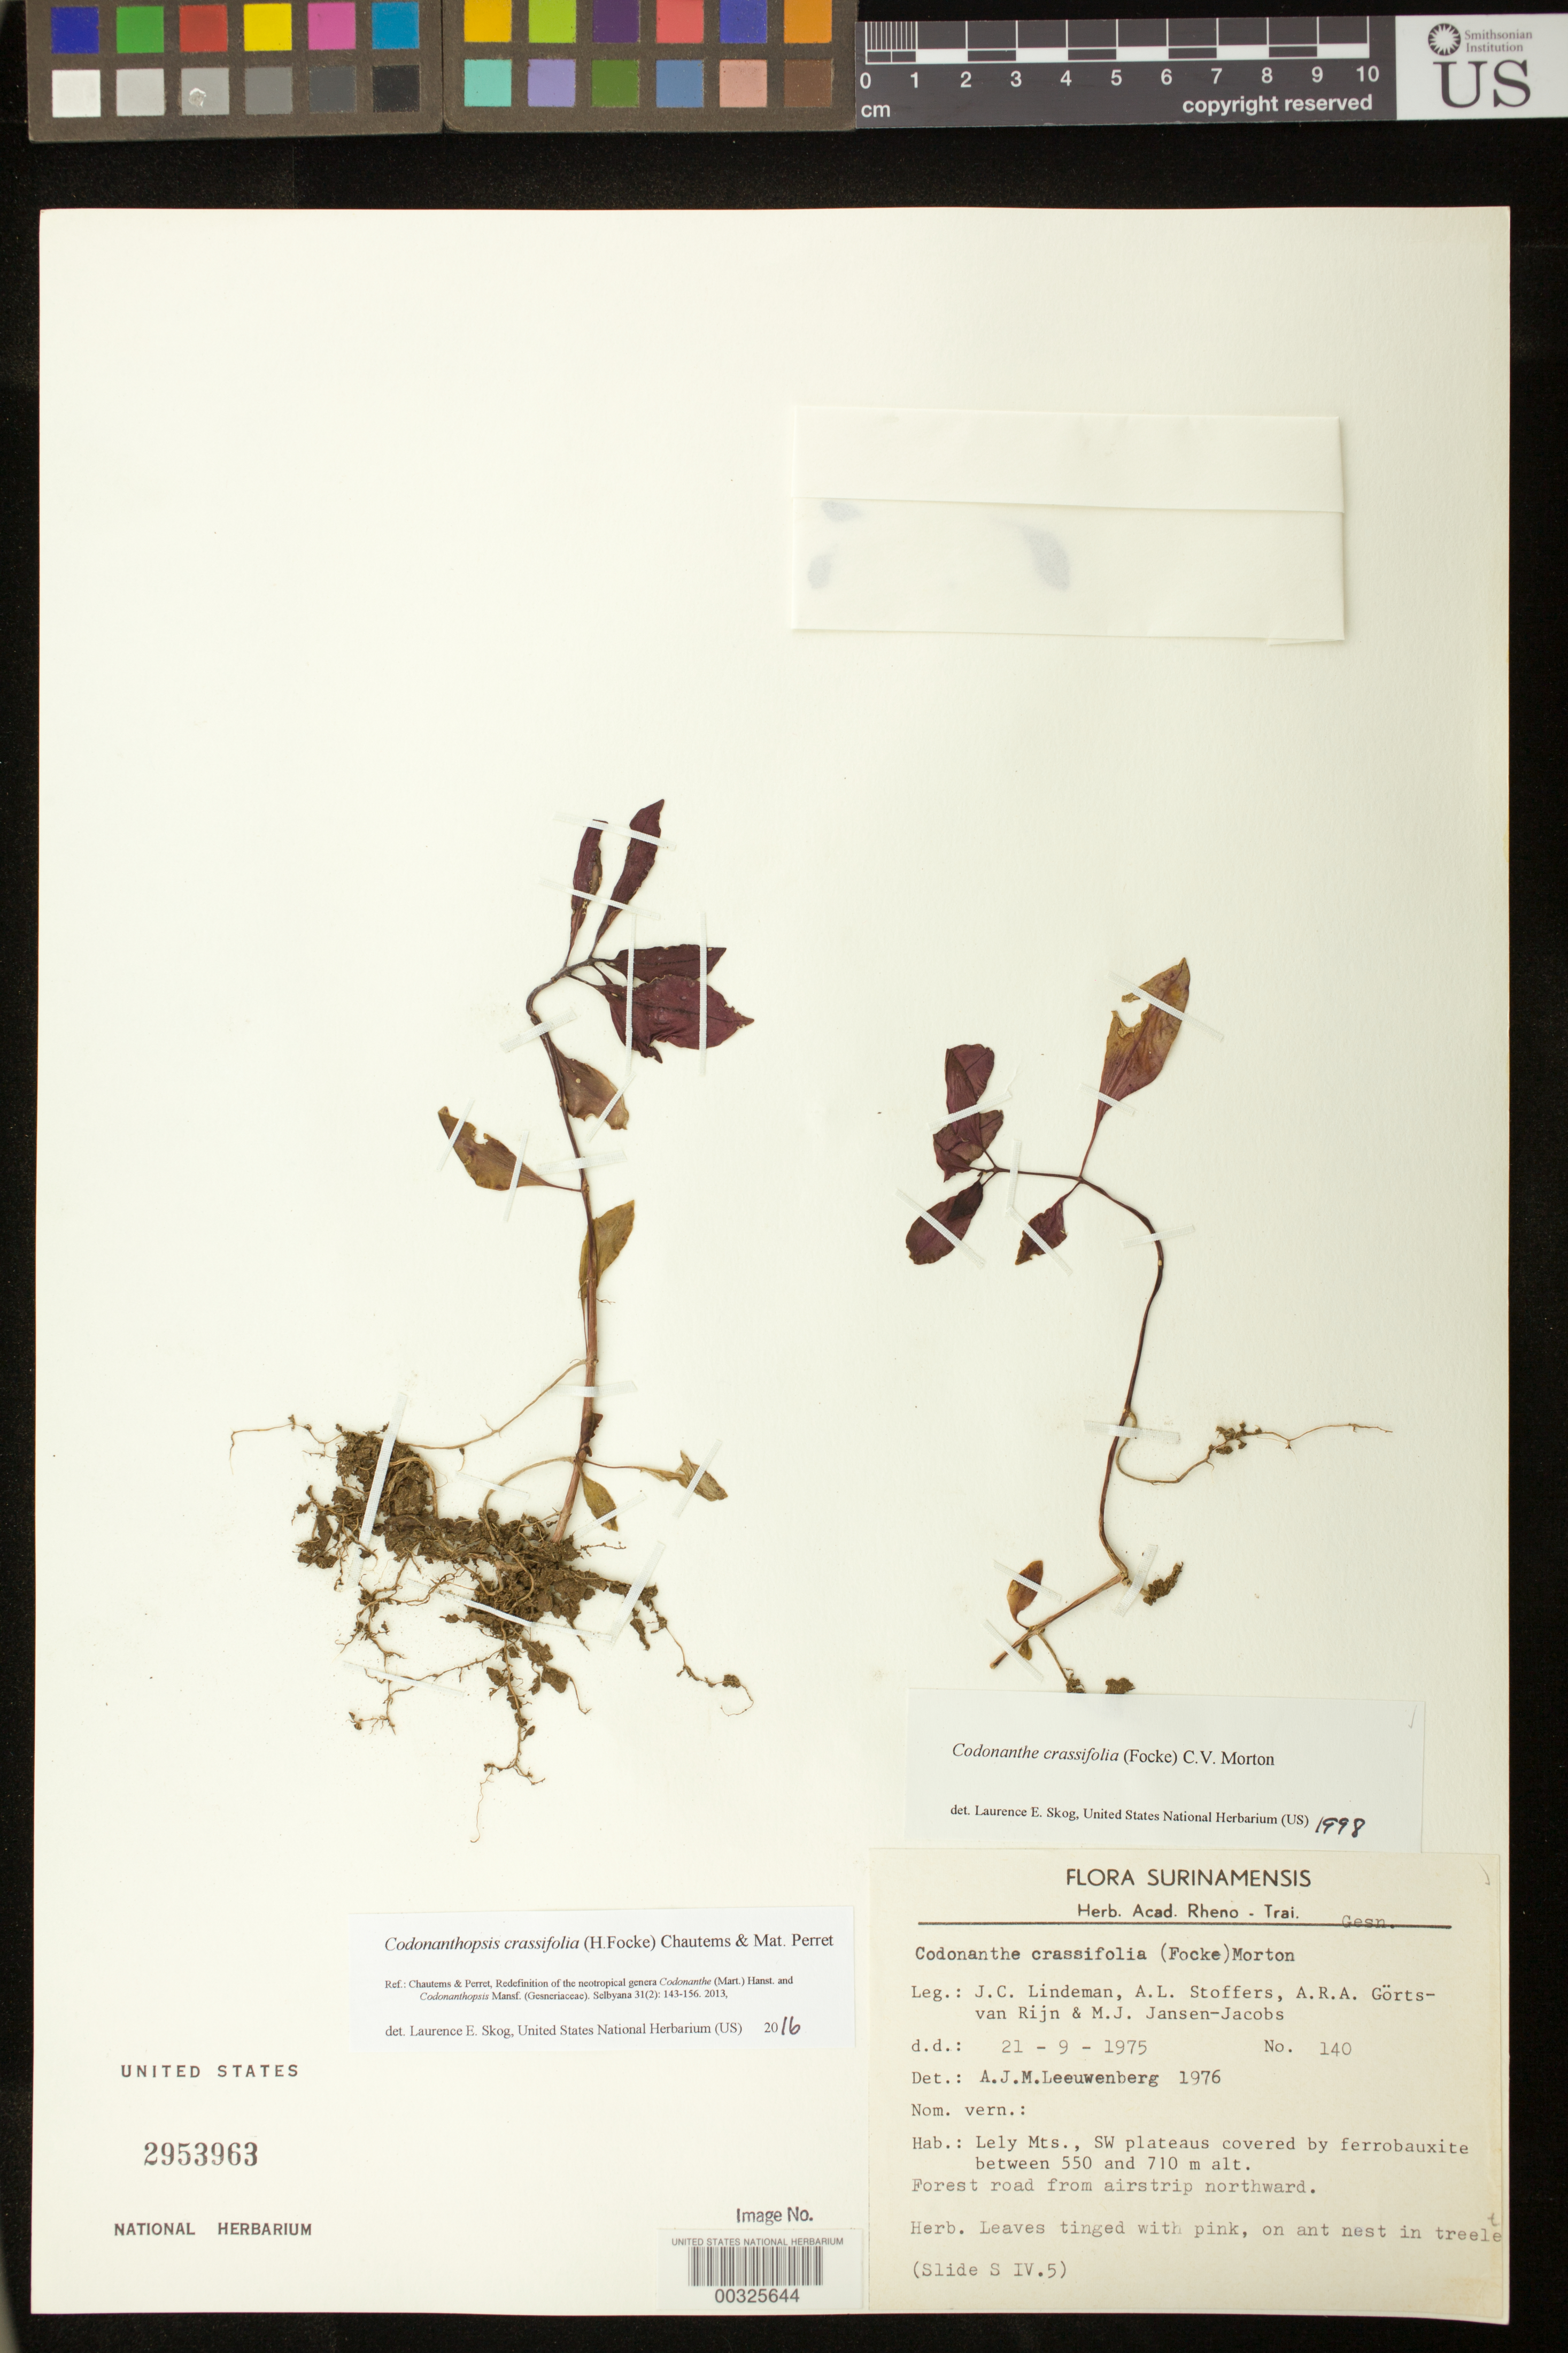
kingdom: Plantae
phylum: Tracheophyta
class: Magnoliopsida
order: Lamiales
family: Gesneriaceae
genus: Codonanthopsis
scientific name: Codonanthopsis crassifolia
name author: (H. Focke) Chautems & Mat.Perret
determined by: Skog, Laurence E.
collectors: J. C. Lindeman, A. Stoffers, A. .R. A. Görts-van Rijn & M. J. Jansen-Jacobs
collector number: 140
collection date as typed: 21 Sep 1975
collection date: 1975-09-21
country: Suriname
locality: Lely Mts.; SW plateaus, forest road from airstrip northward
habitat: Plateaus covered by ferrobauxite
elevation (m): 550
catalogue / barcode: US 2953963